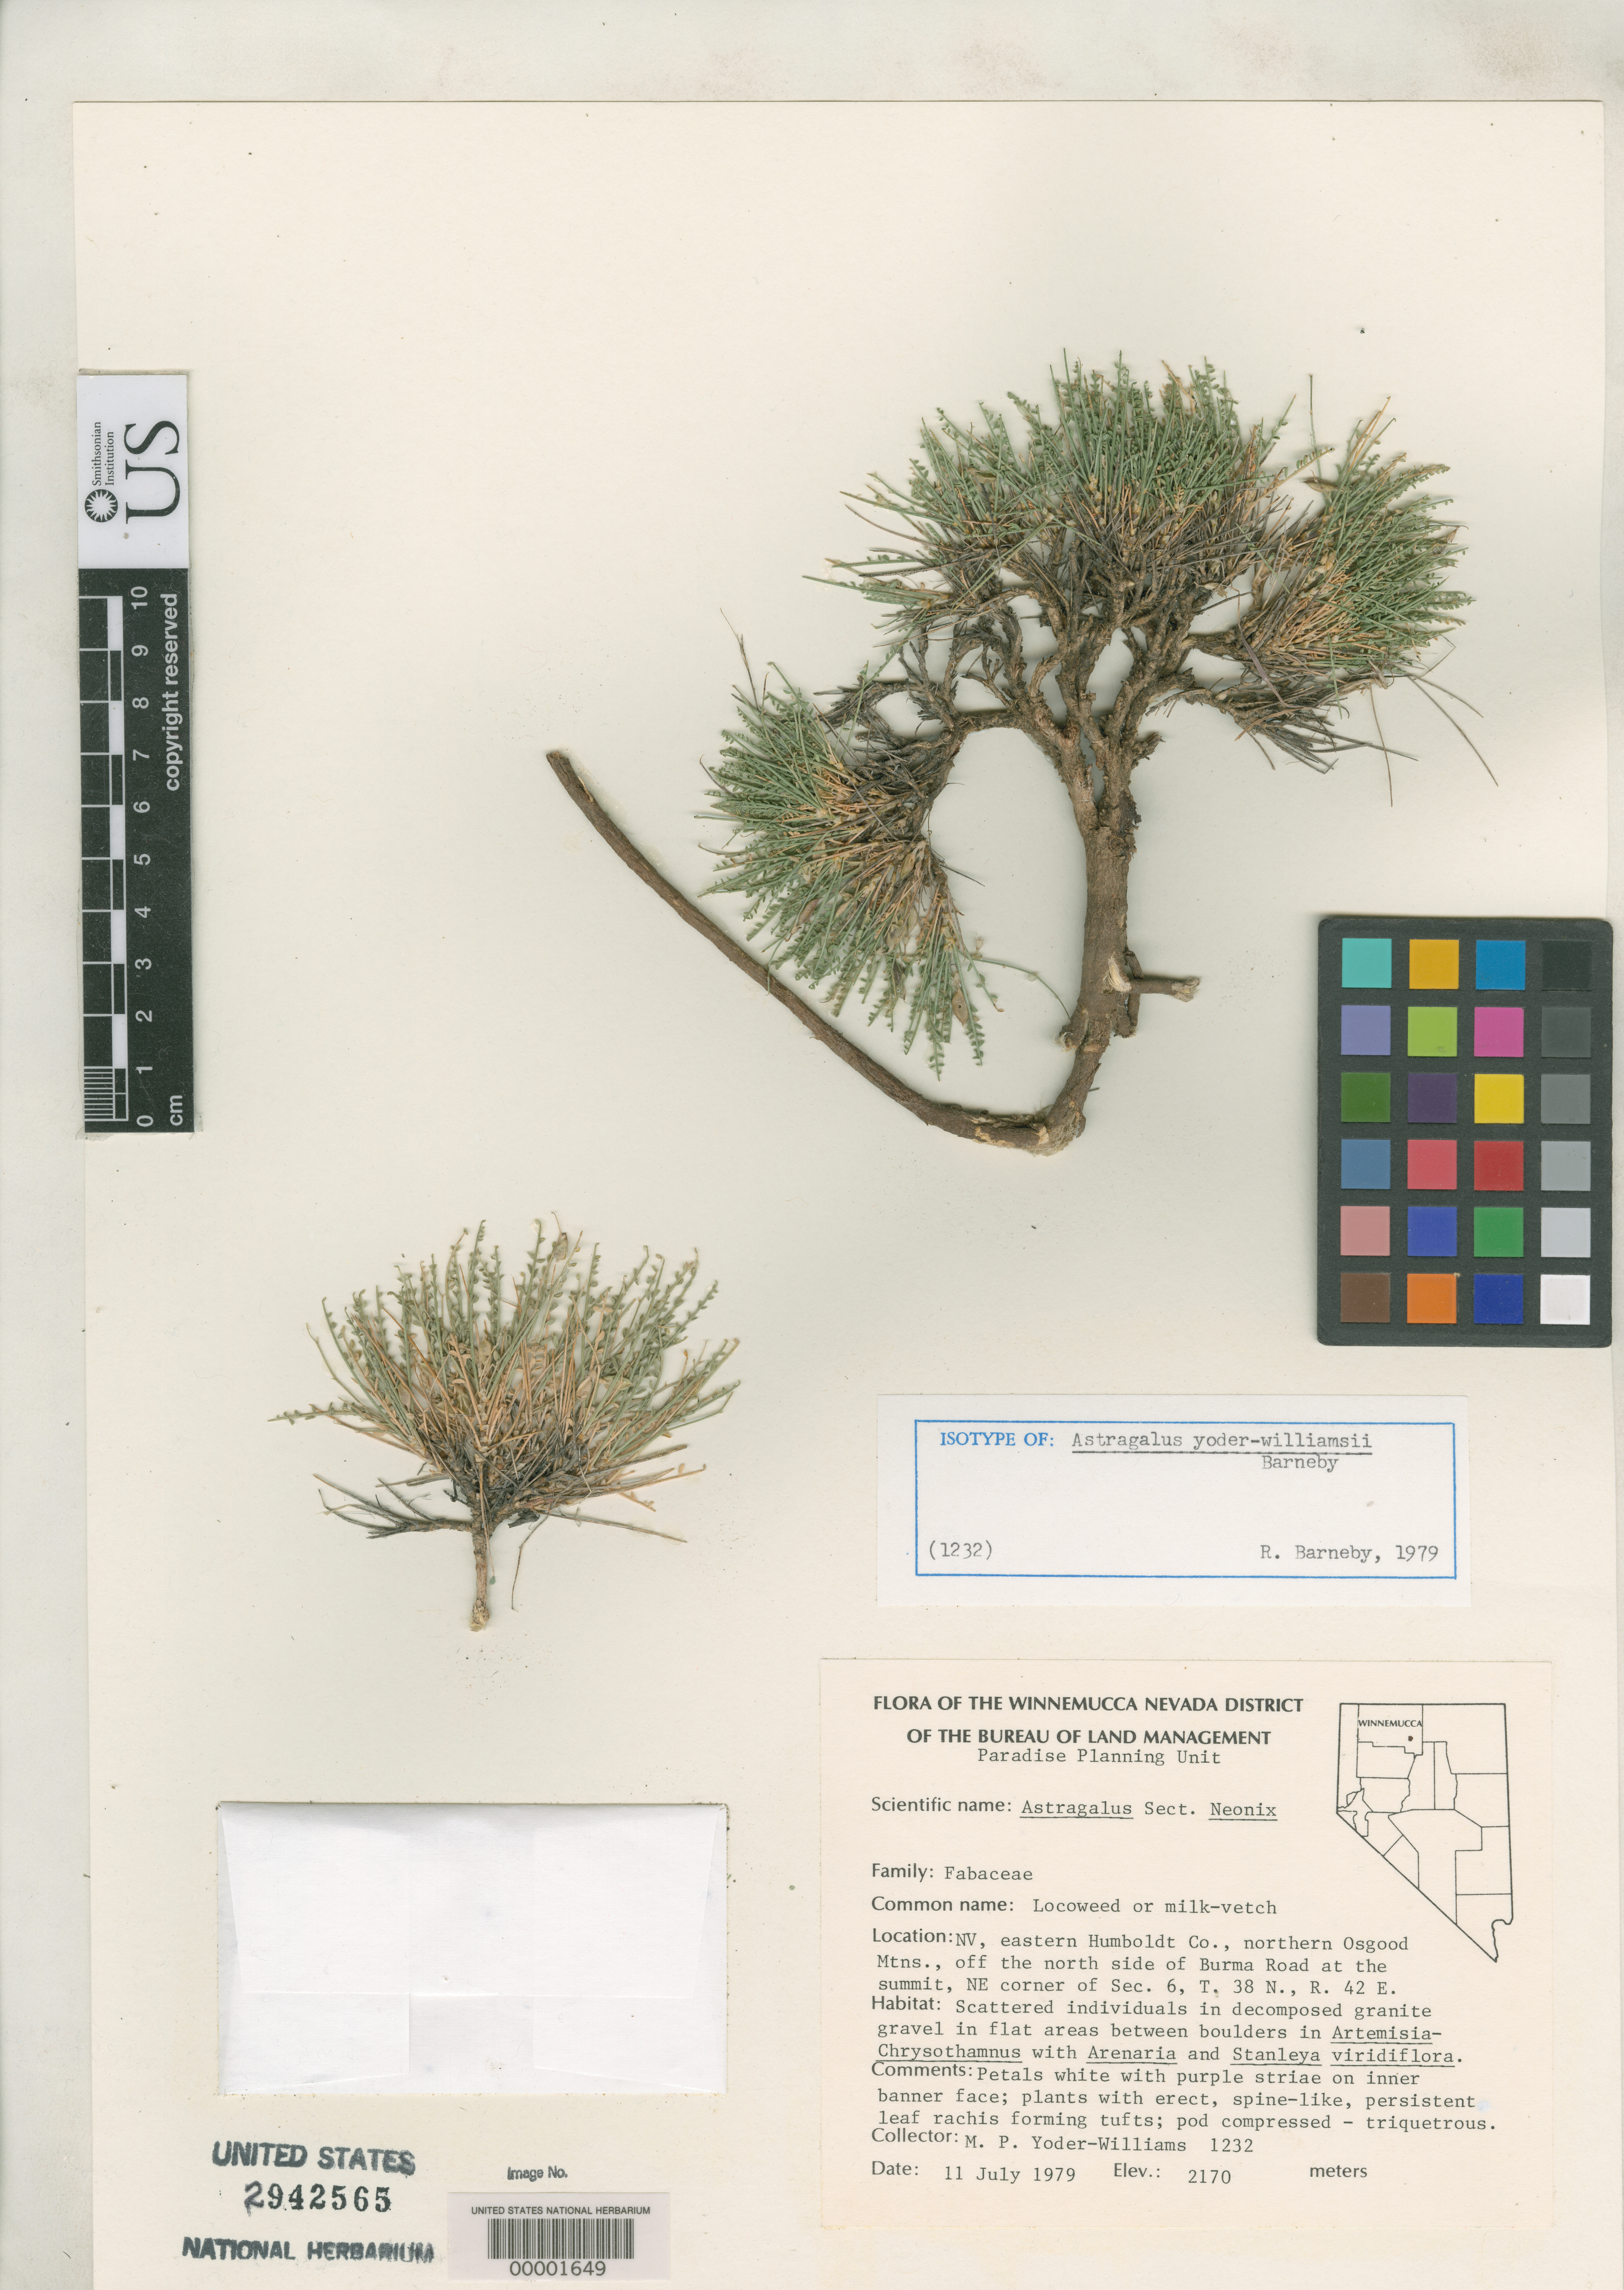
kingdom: Plantae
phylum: Tracheophyta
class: Magnoliopsida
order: Fabales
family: Fabaceae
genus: Astragalus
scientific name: Astragalus yoder-williamsii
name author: Barneby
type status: Isotype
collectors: M. P. Yoder-Williams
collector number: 1232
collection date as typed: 11 Jul 1979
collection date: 1979-07-11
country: United States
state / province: Nevada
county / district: Humboldt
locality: Off north side of Burma road at summit, near Winnemucca.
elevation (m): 2170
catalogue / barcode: US 2942565